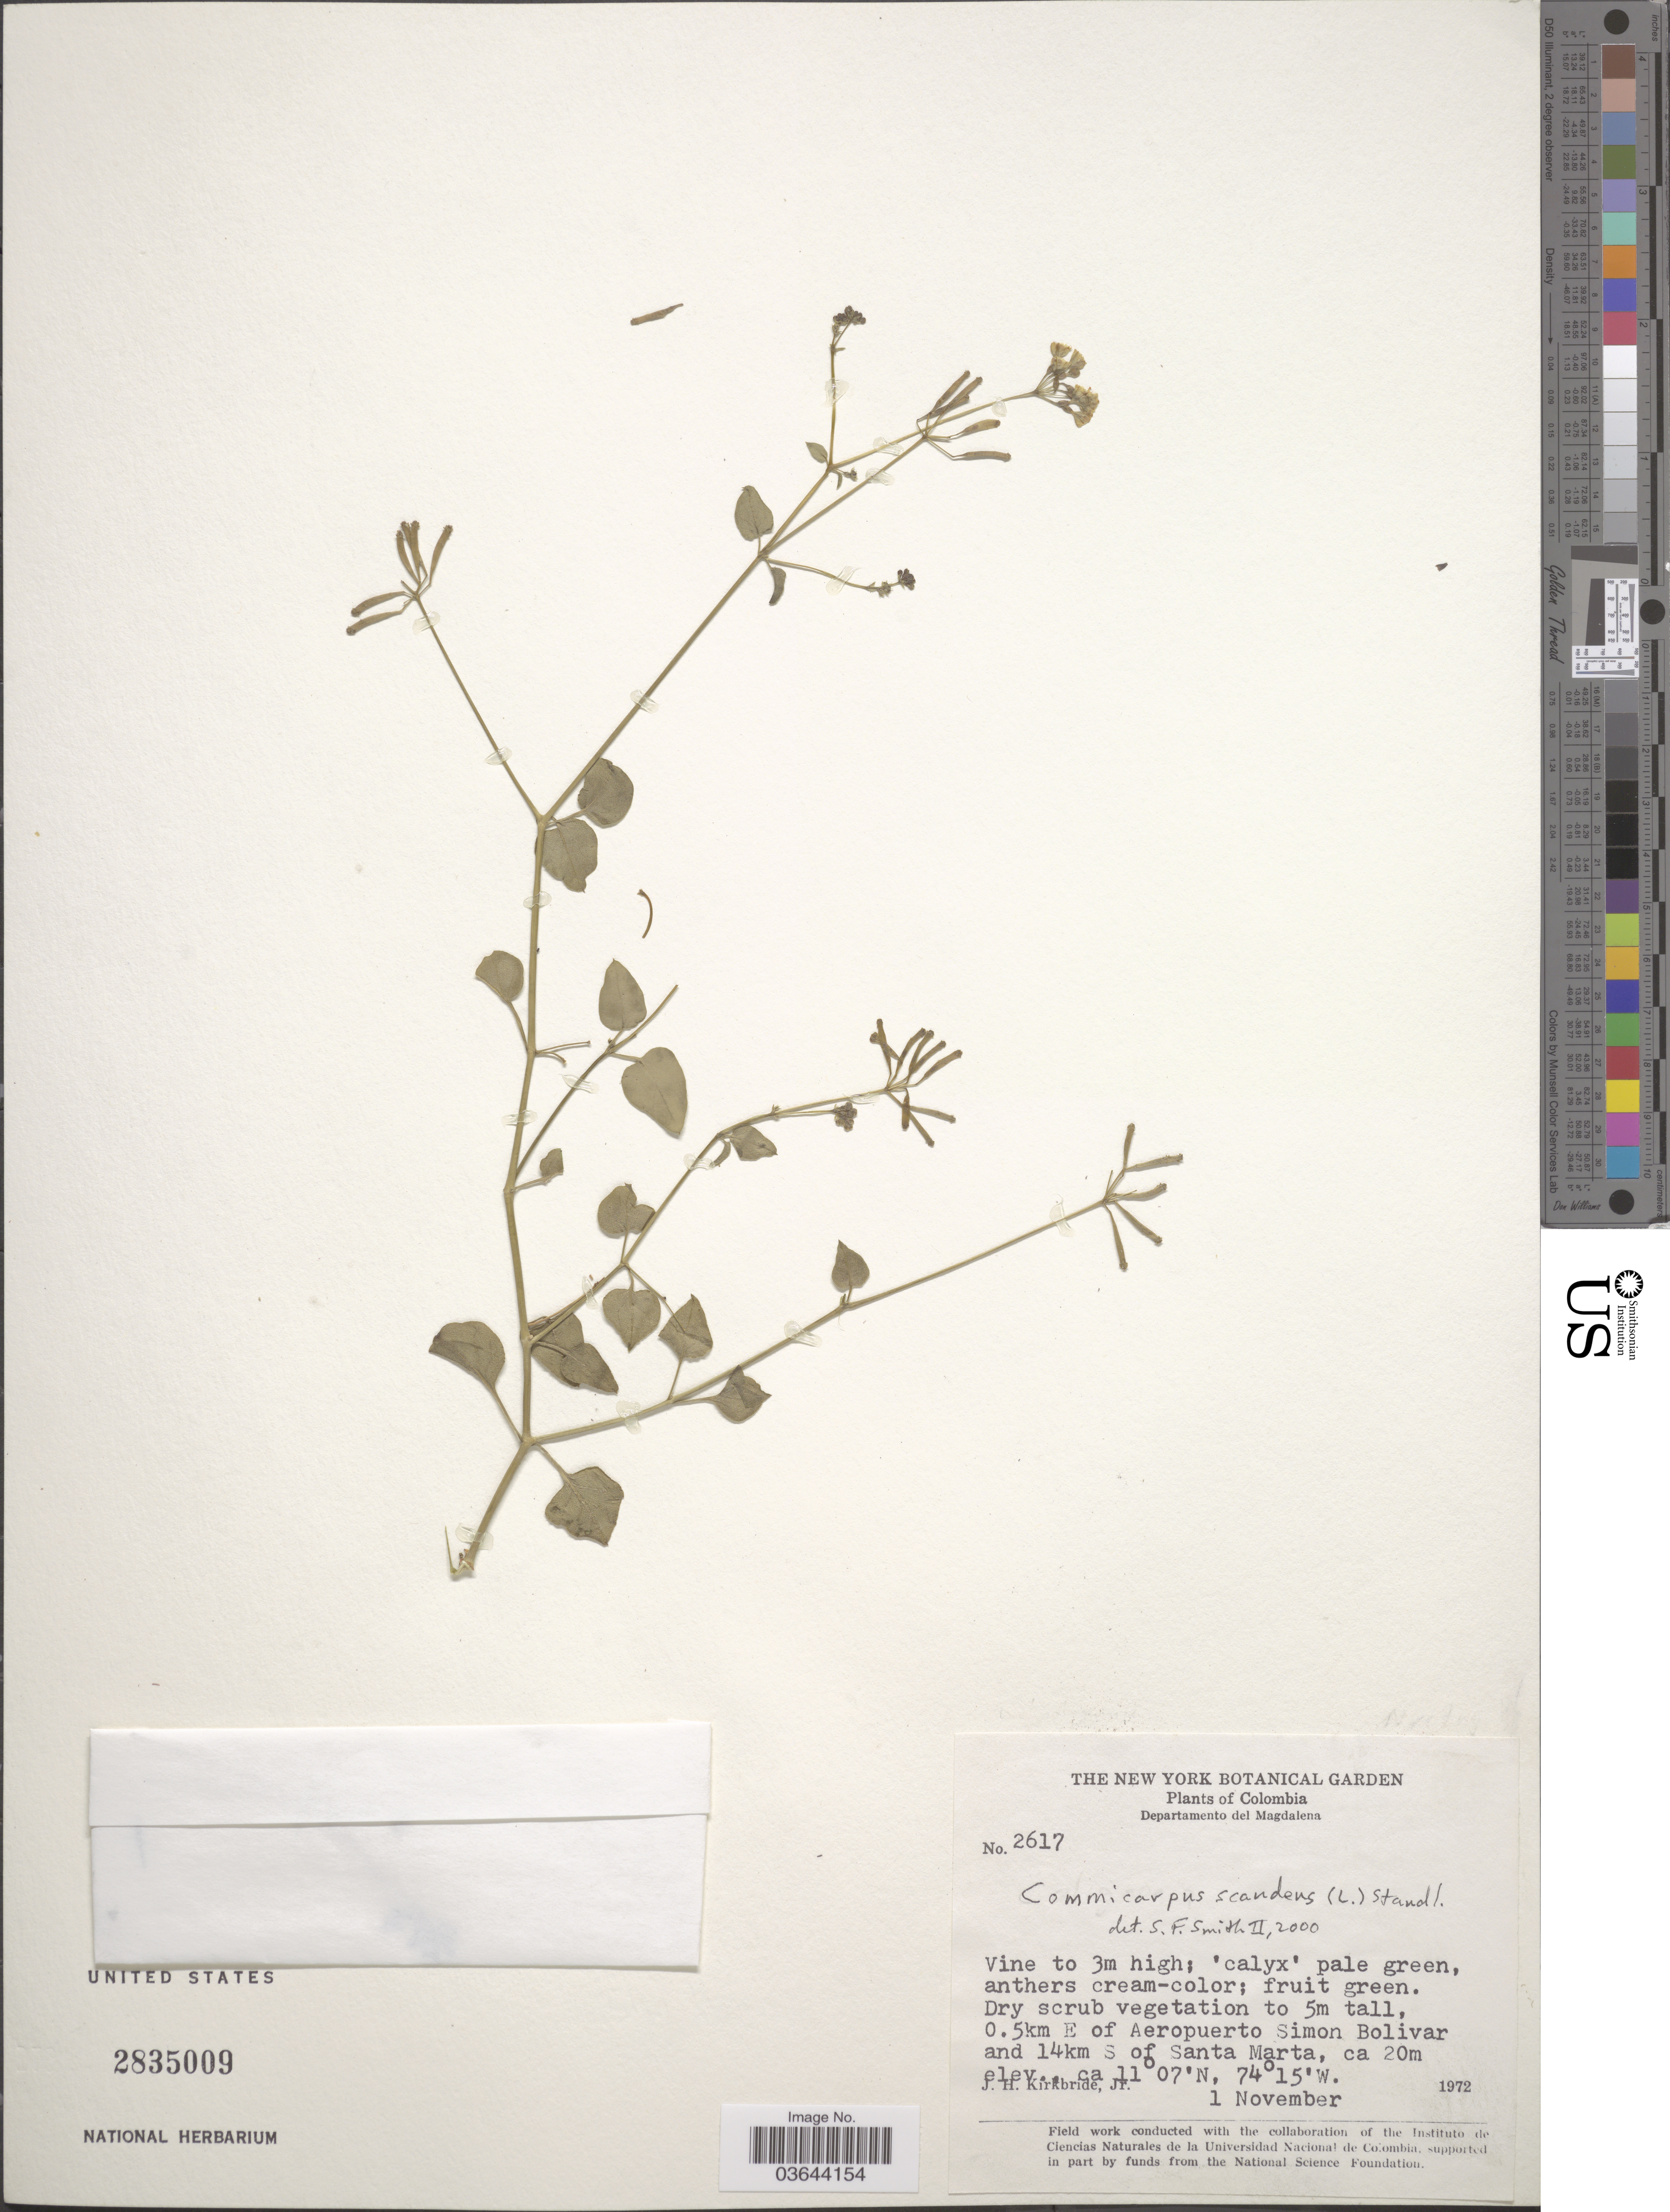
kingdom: Plantae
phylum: Tracheophyta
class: Magnoliopsida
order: Caryophyllales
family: Nyctaginaceae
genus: Commicarpus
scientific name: Commicarpus scandens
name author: (L.) Standl.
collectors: J. H. Kirkbride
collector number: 2617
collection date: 1972-11-01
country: Colombia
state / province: Magdalena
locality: Department of Magdalena. 0.5km E of Aeropuerto Simon Bolivar and 14km S of Santa Marta.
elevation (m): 20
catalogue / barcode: US 2835009